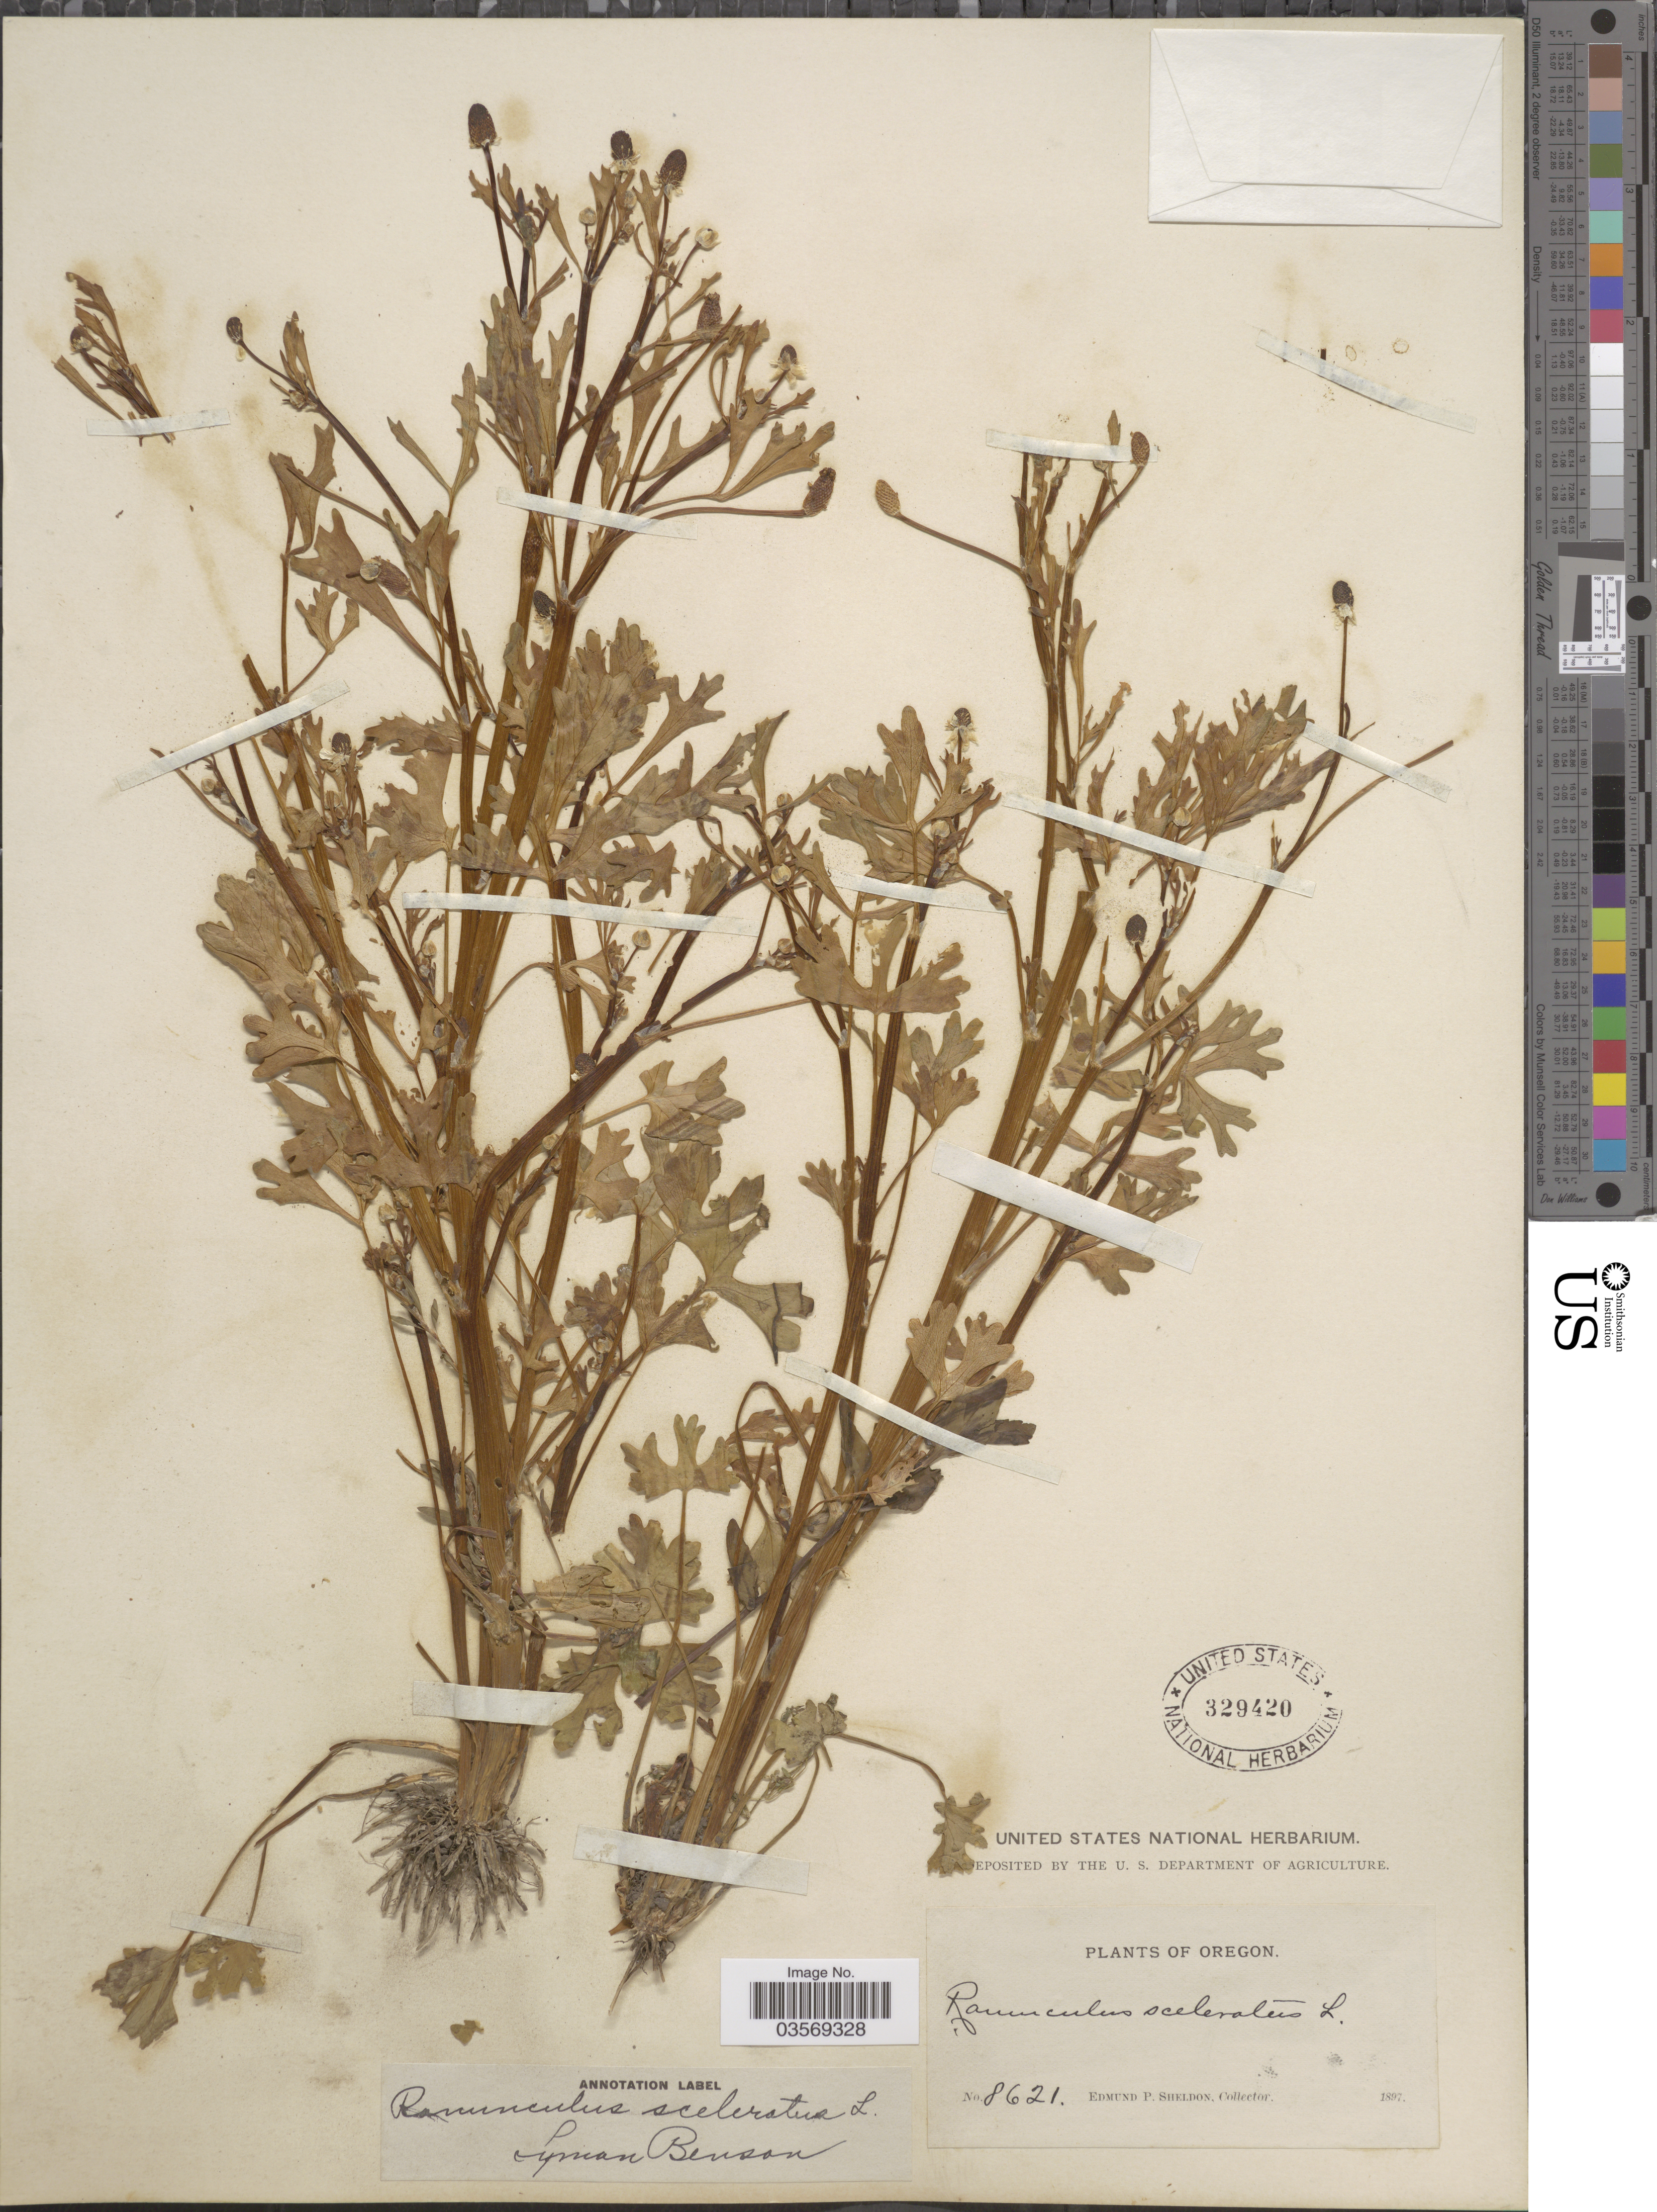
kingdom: Plantae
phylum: Tracheophyta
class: Magnoliopsida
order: Ranunculales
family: Ranunculaceae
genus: Ranunculus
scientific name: Ranunculus sceleratus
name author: L.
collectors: E. P. Sheldon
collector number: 8621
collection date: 1897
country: United States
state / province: Oregon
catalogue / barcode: US 329420